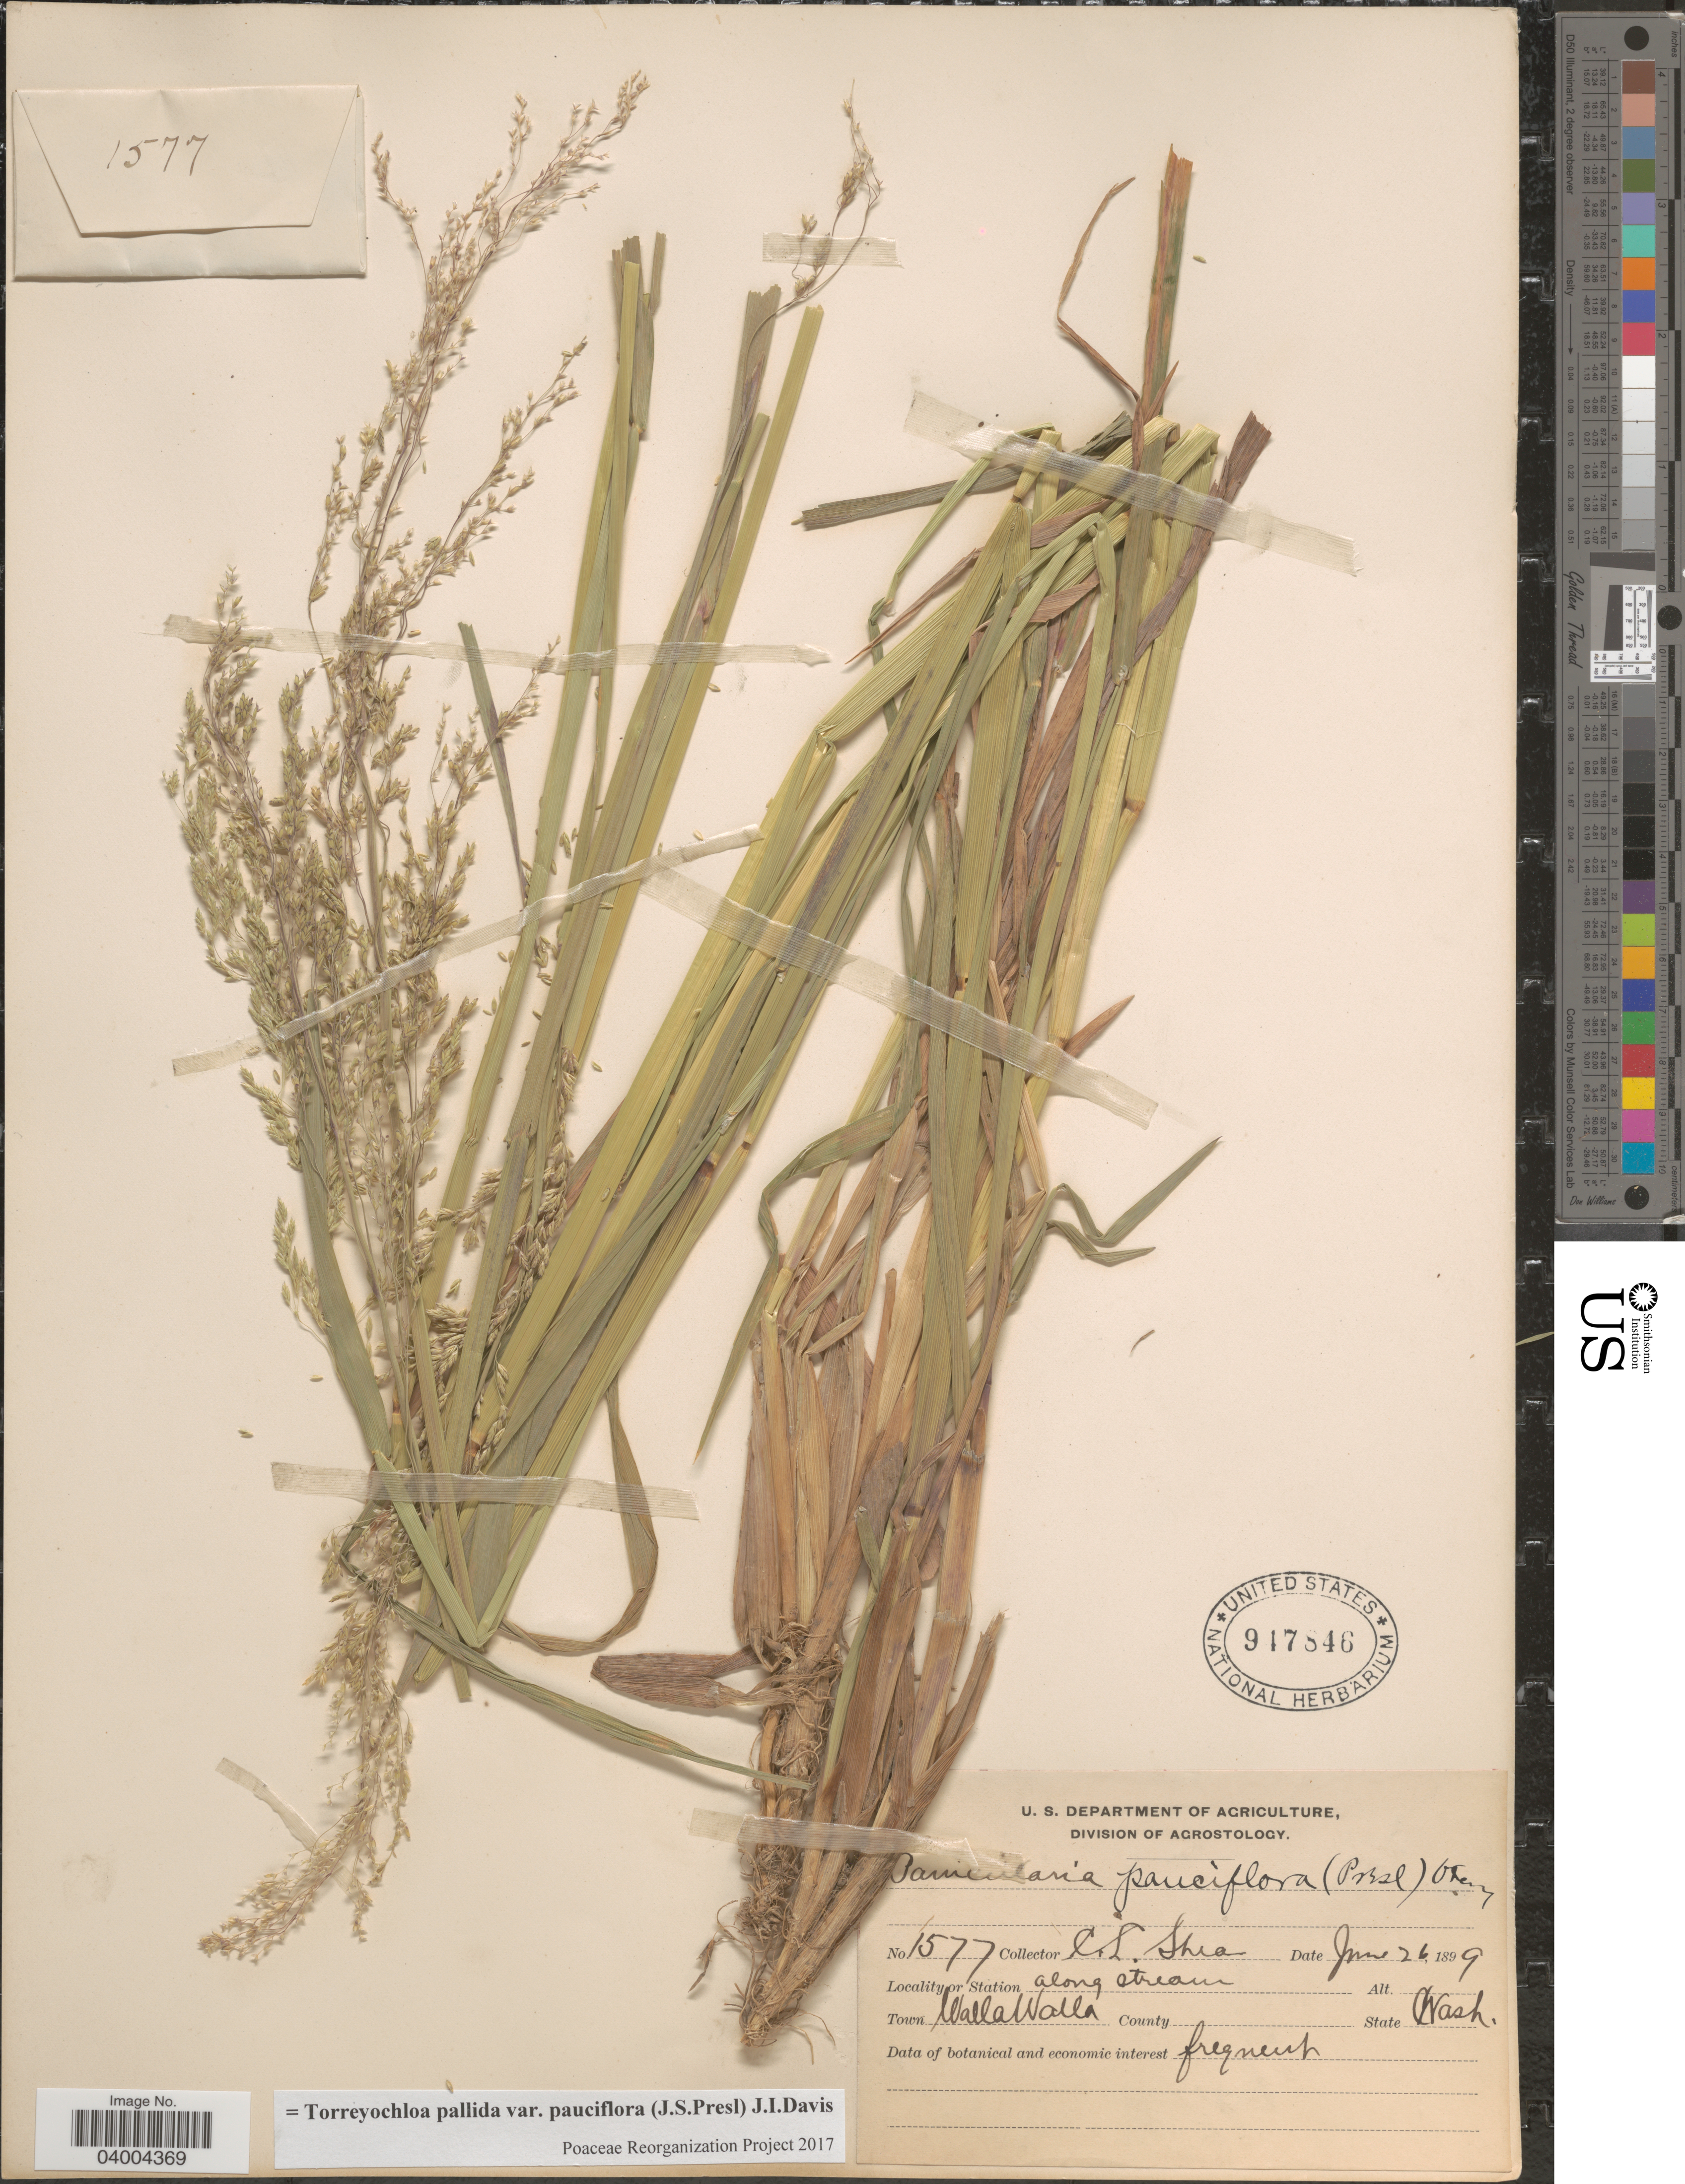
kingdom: Plantae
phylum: Tracheophyta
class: Liliopsida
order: Poales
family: Poaceae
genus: Torreyochloa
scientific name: Torreyochloa pallida var. pauciflora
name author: (J. Presl) J.I. Davis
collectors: C. L. Shear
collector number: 1577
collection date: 1899-06-26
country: United States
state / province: Washington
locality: Station along stream. Town Wolla Wolla.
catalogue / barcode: US 947846